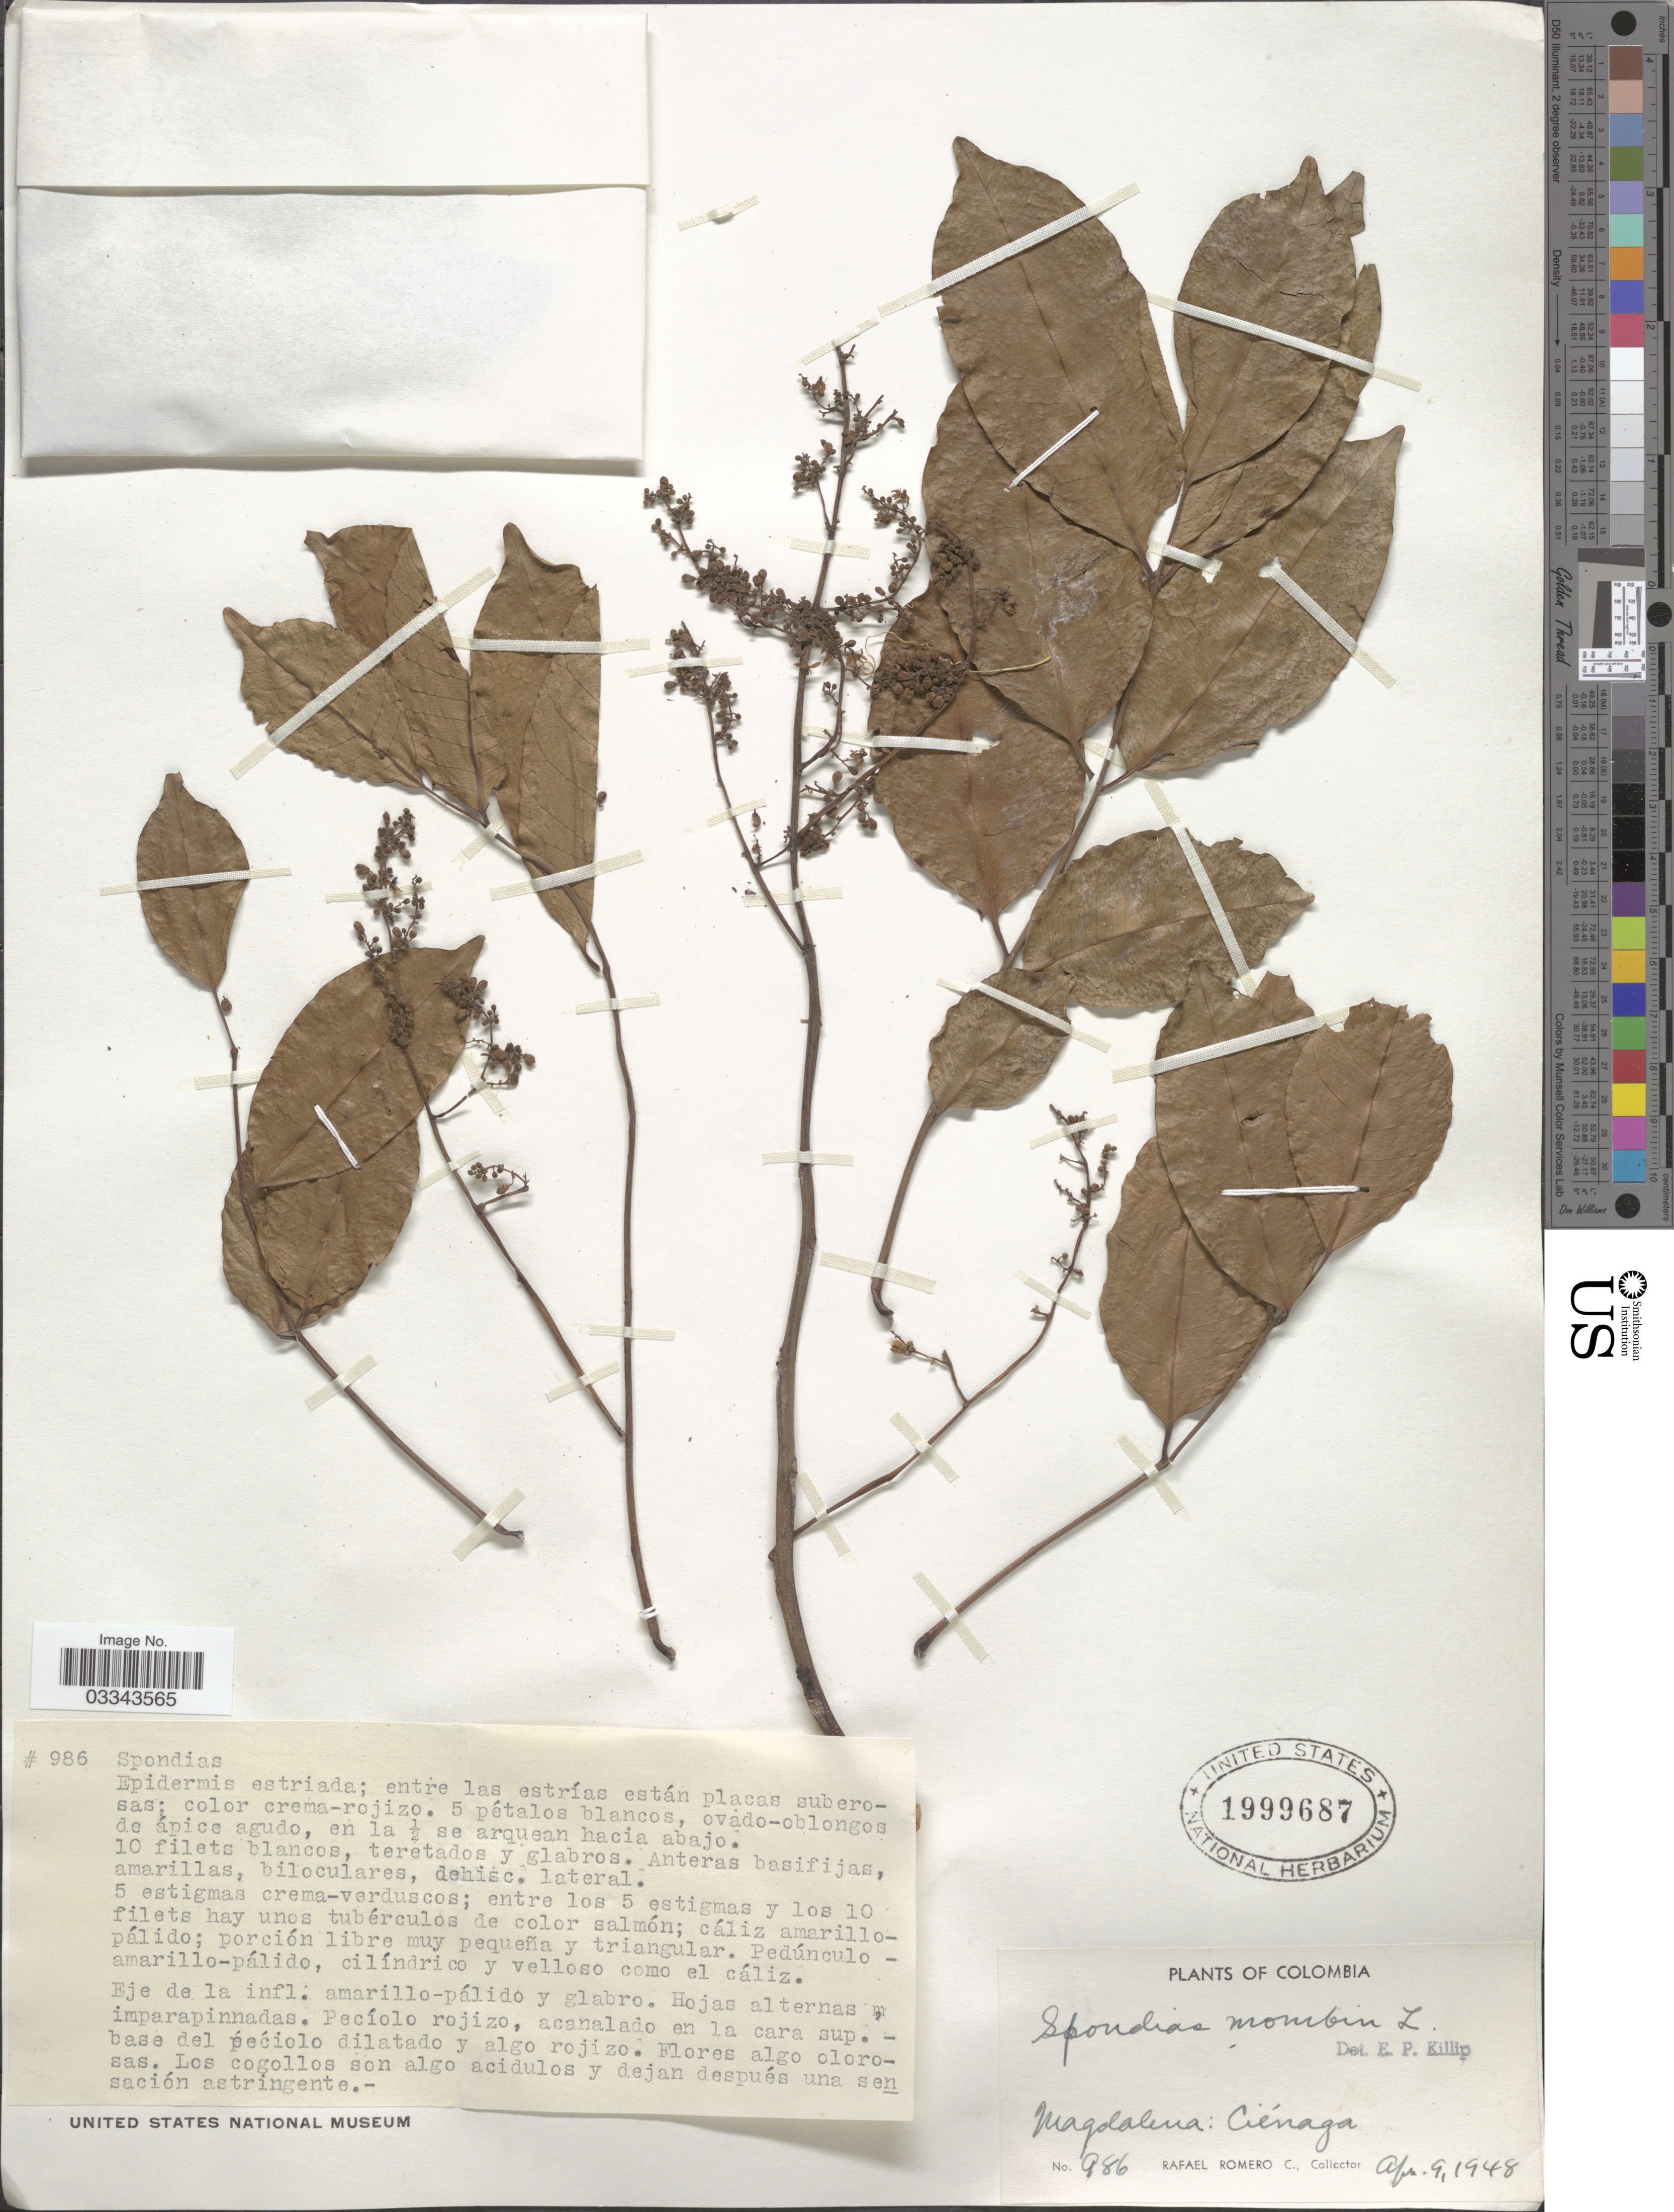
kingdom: Plantae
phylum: Tracheophyta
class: Magnoliopsida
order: Sapindales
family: Anacardiaceae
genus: Spondias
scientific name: Spondias mombin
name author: L.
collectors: R. Romero Castañeda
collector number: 986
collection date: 1948-04-09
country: Colombia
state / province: Magdalena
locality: Ciénaga.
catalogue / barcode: US 1999687